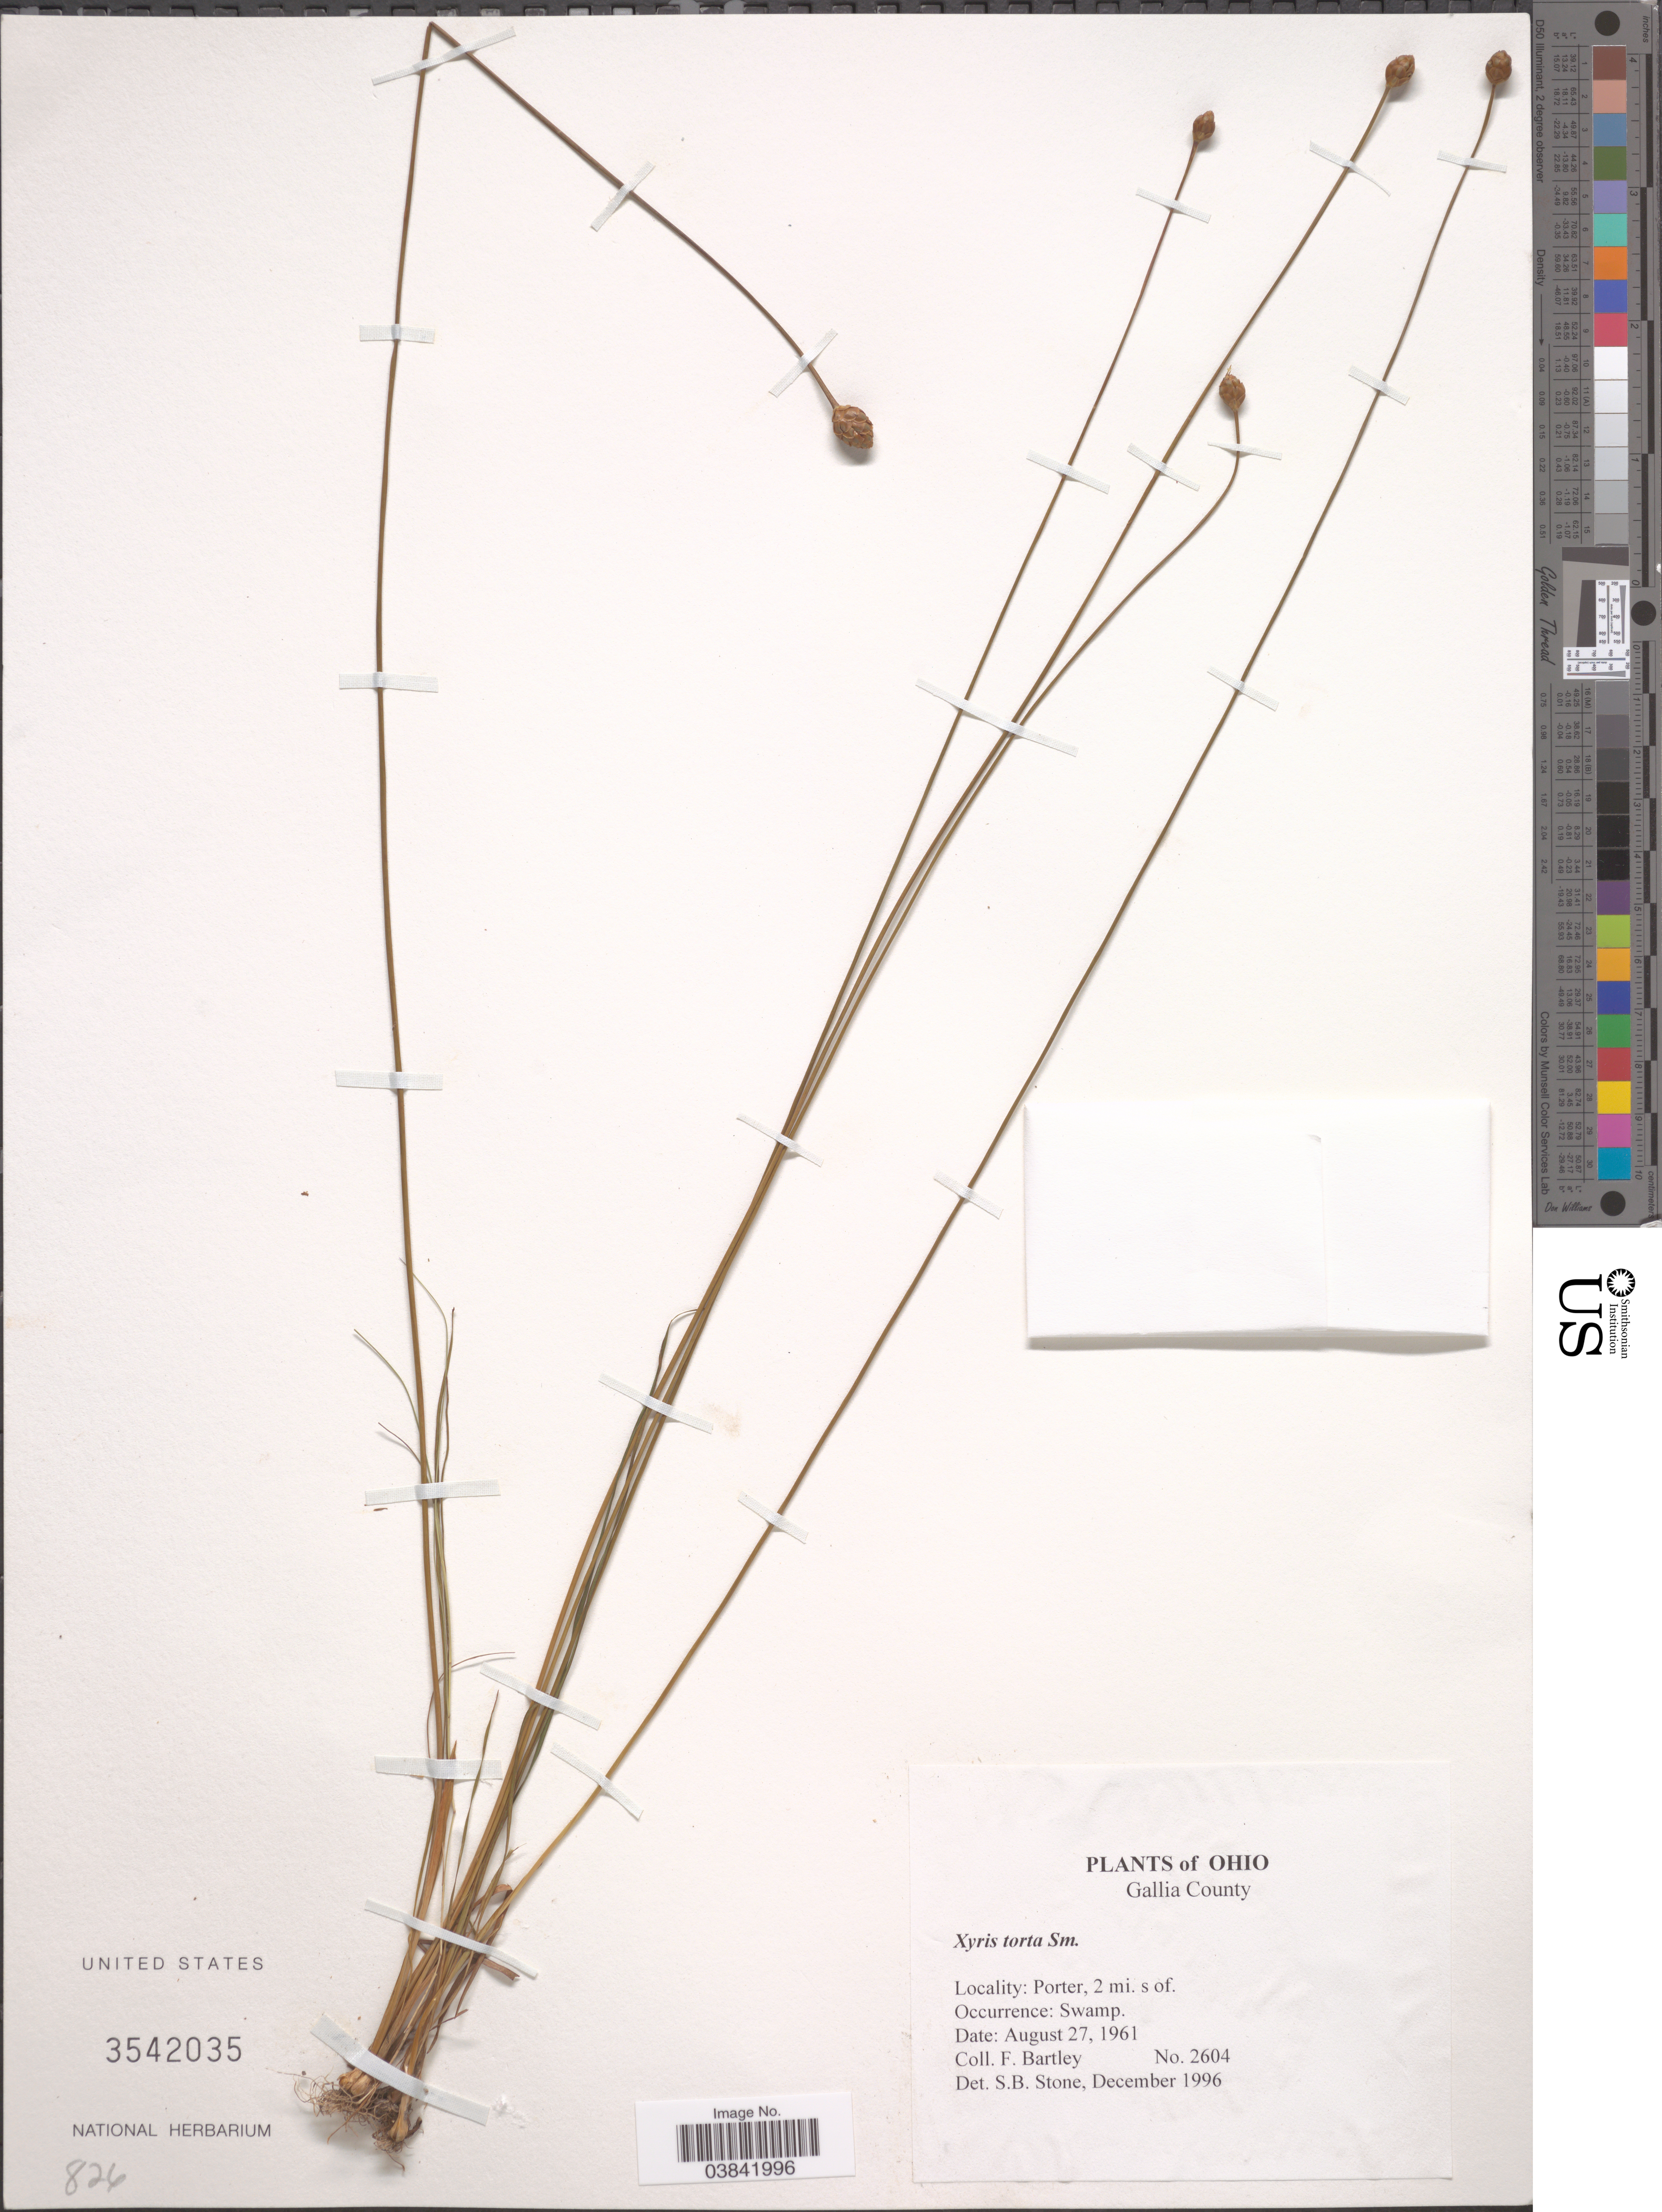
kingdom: Plantae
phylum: Tracheophyta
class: Liliopsida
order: Poales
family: Xyridaceae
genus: Xyris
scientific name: Xyris torta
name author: Sm.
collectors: F. Bartley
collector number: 2604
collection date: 1961-08-27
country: United States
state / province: Ohio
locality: Gallia County. Porter, 2 mi. s of. Swamp.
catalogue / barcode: US 3542035